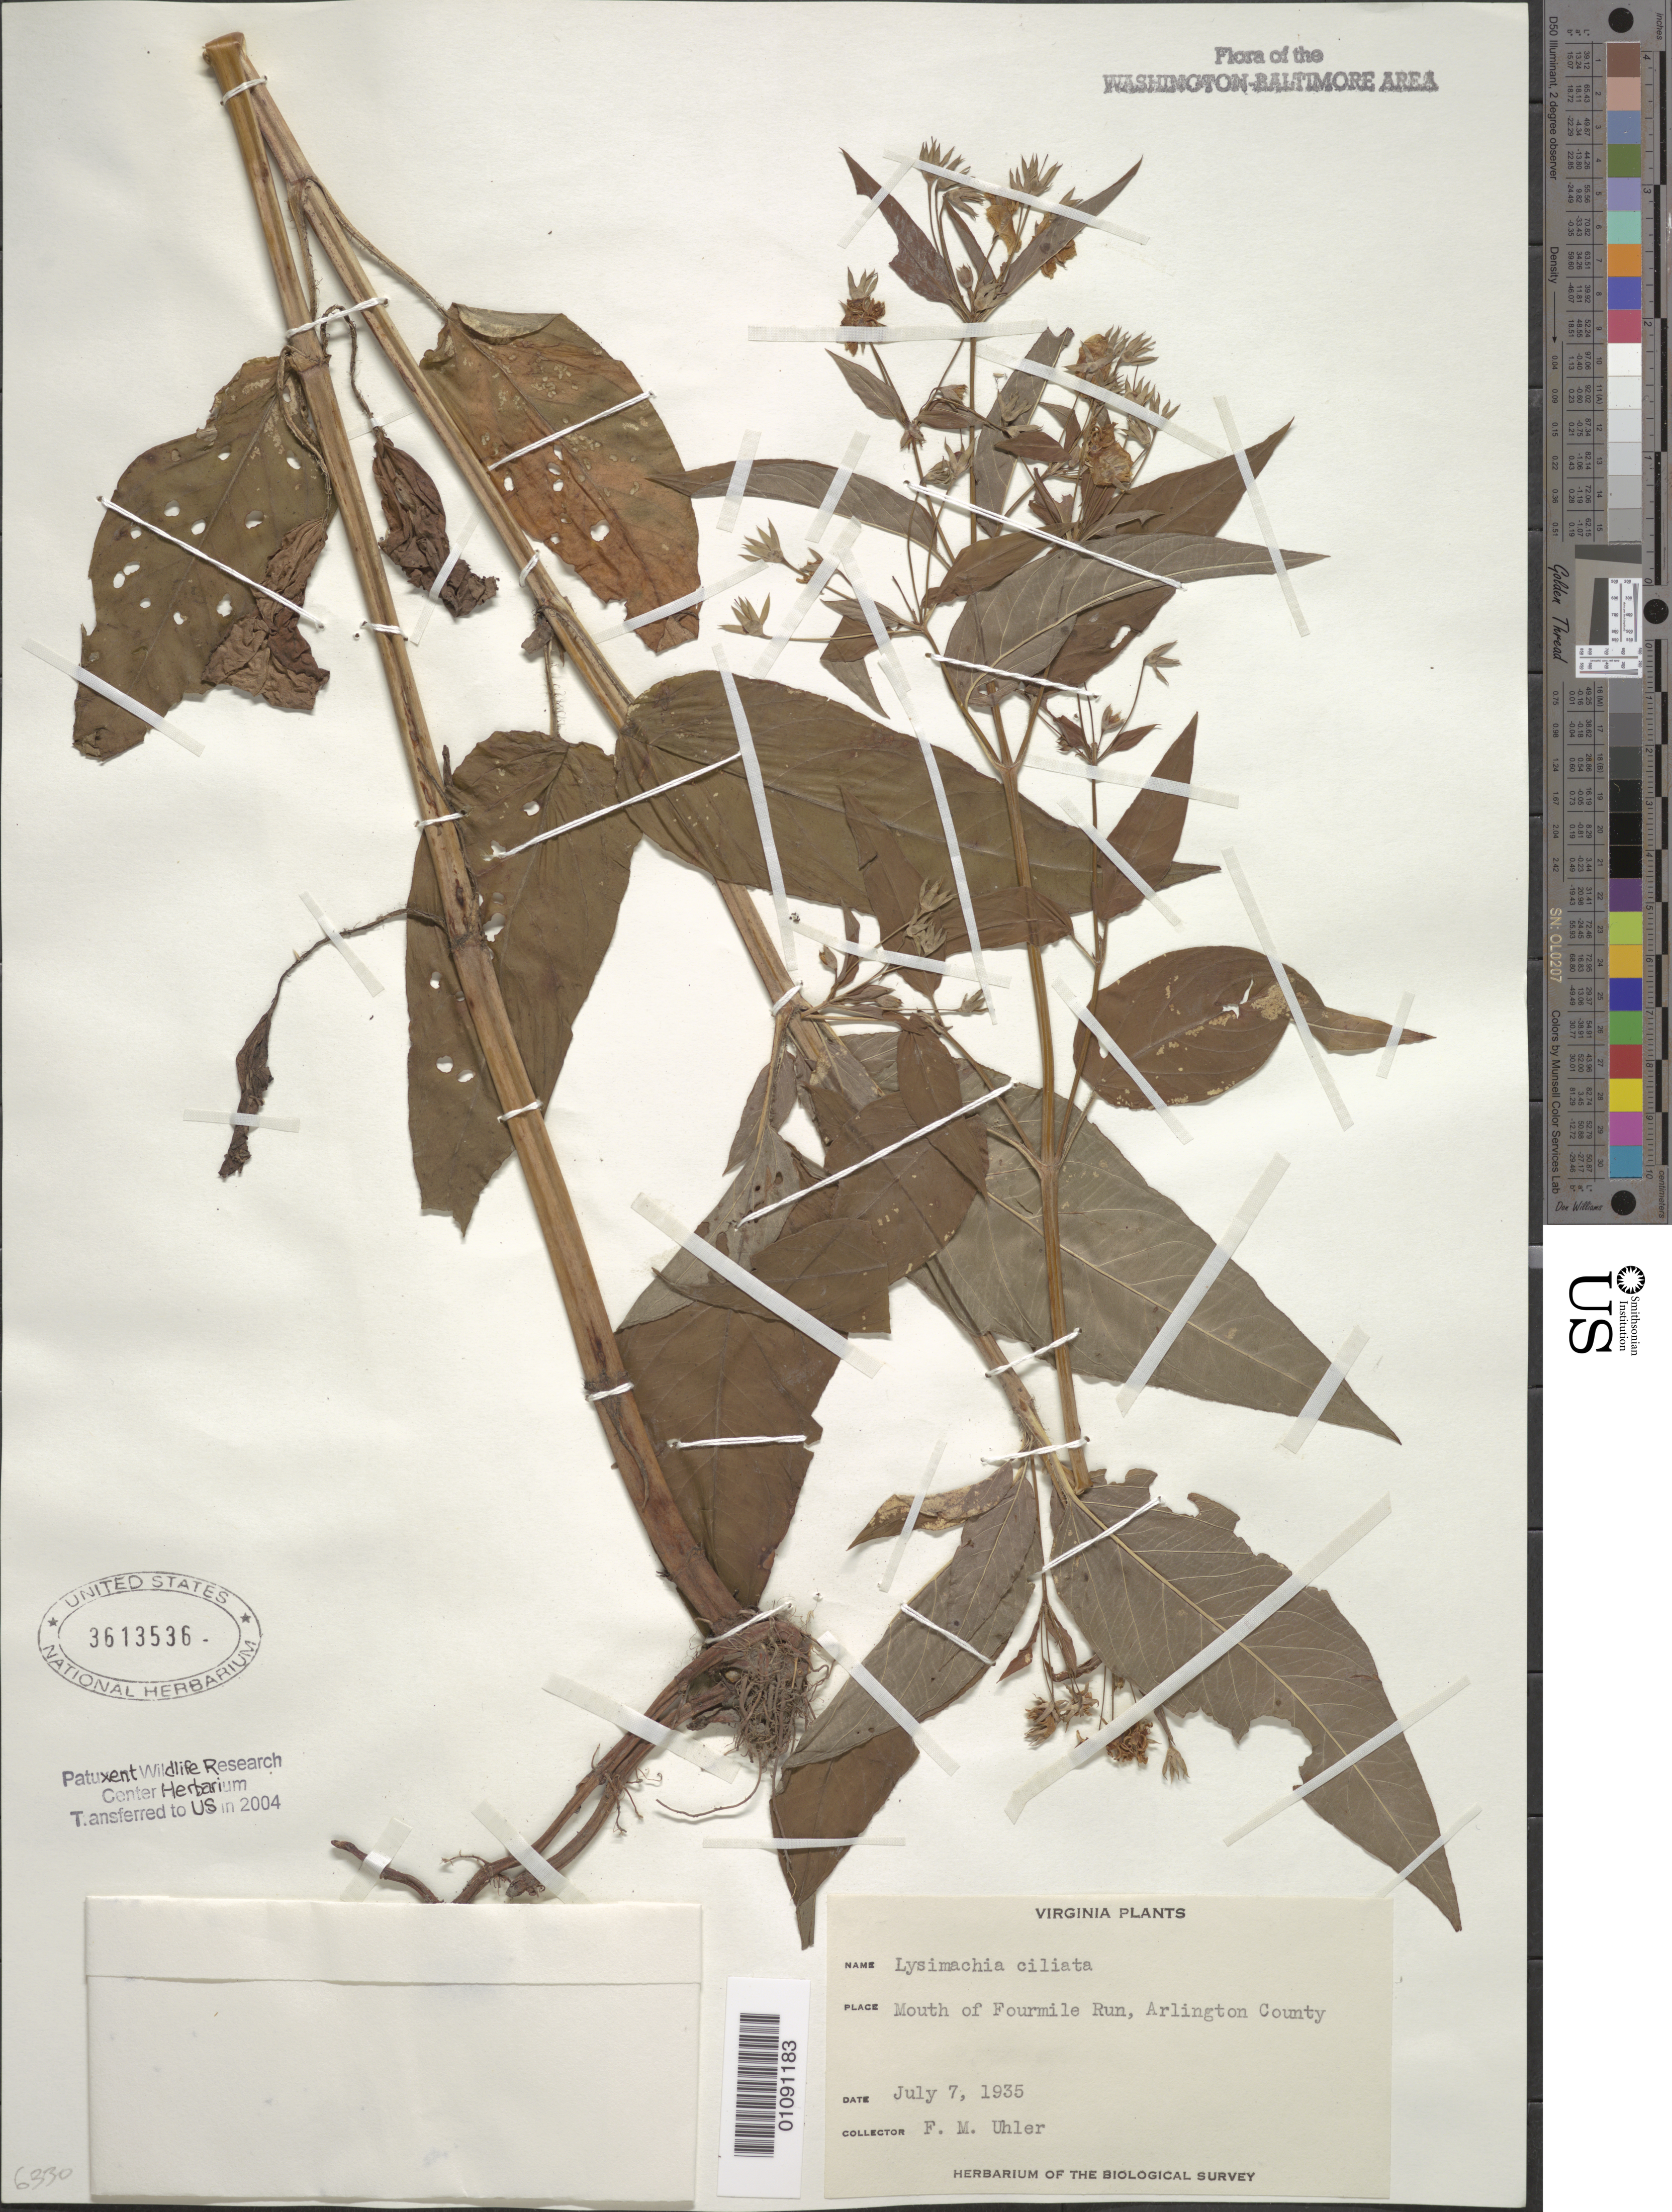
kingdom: Plantae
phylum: Tracheophyta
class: Magnoliopsida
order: Ericales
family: Primulaceae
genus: Lysimachia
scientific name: Lysimachia ciliata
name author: L.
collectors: F. M. Uhler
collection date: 1935-07-07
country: United States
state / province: Virginia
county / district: Arlington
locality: Mouth of Four Mile Run.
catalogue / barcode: US 3613536